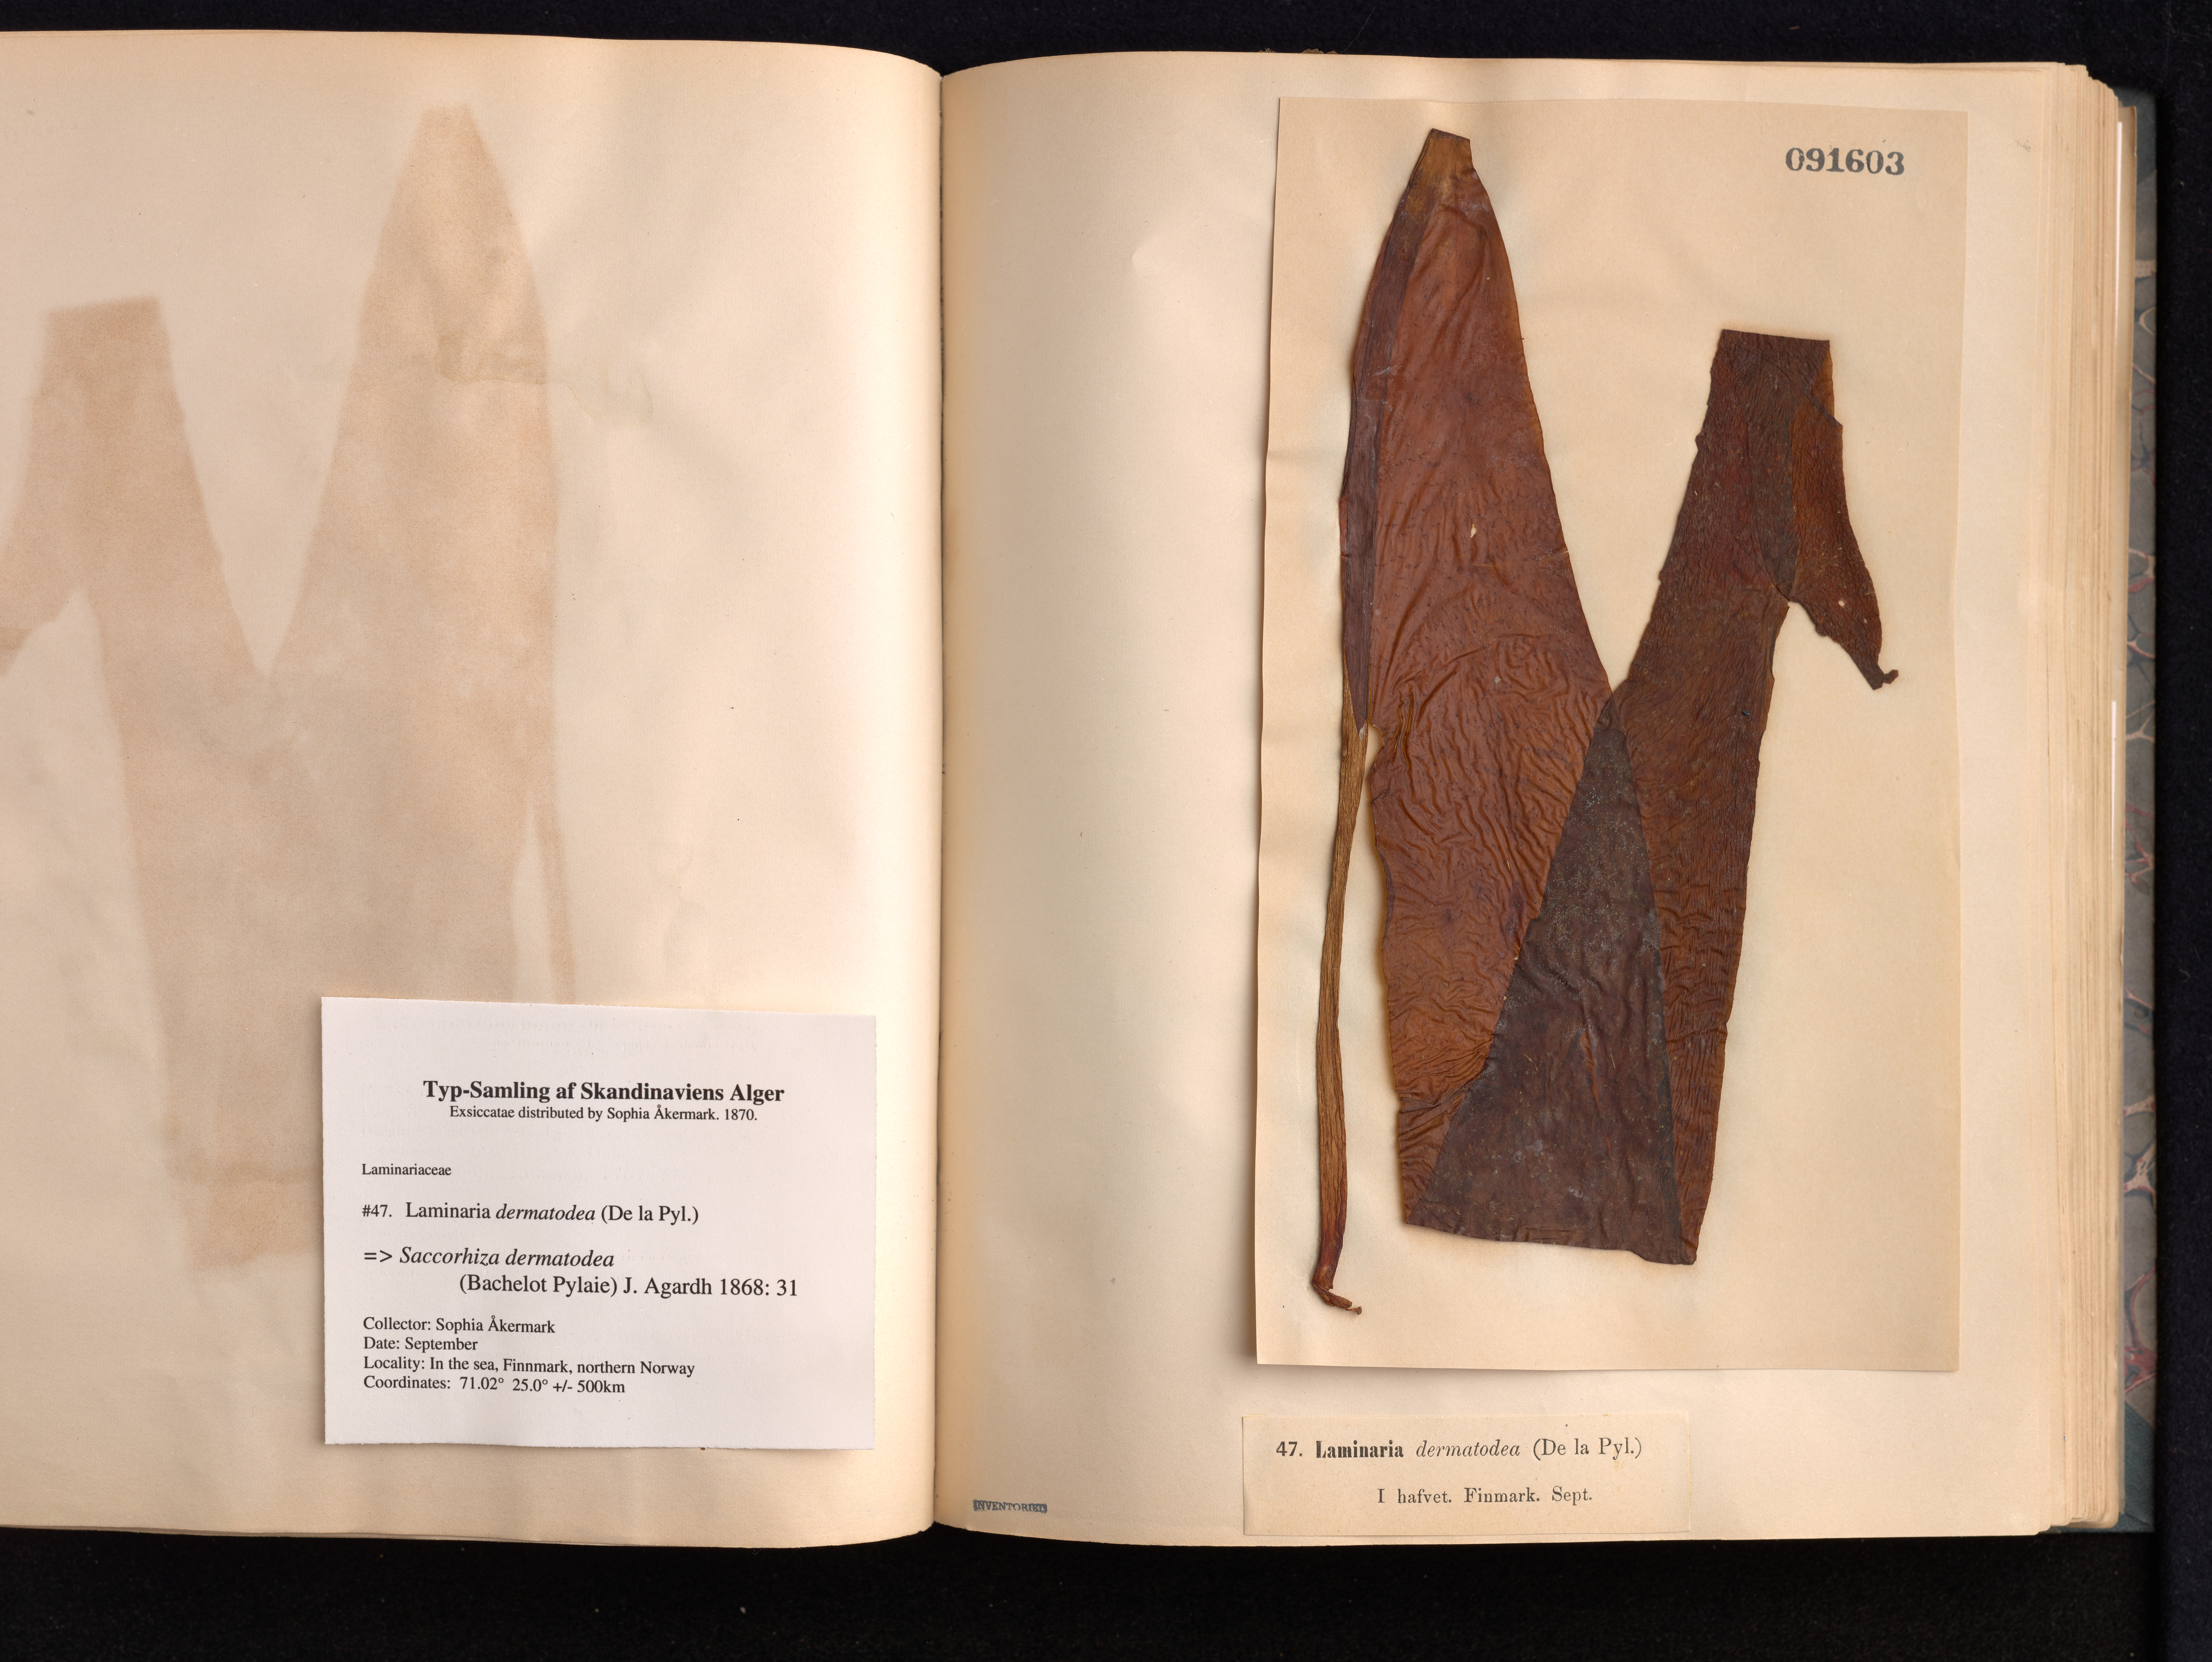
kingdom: Chromista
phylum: Foraminifera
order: Astrorhizida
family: Hyperamminidae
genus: Saccorhiza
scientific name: Saccorhiza dermatodea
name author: (Bach. Pyl.) J. Agardh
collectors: S. Akermark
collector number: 47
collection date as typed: Sep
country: Norway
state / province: Finnmark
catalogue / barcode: US 91603